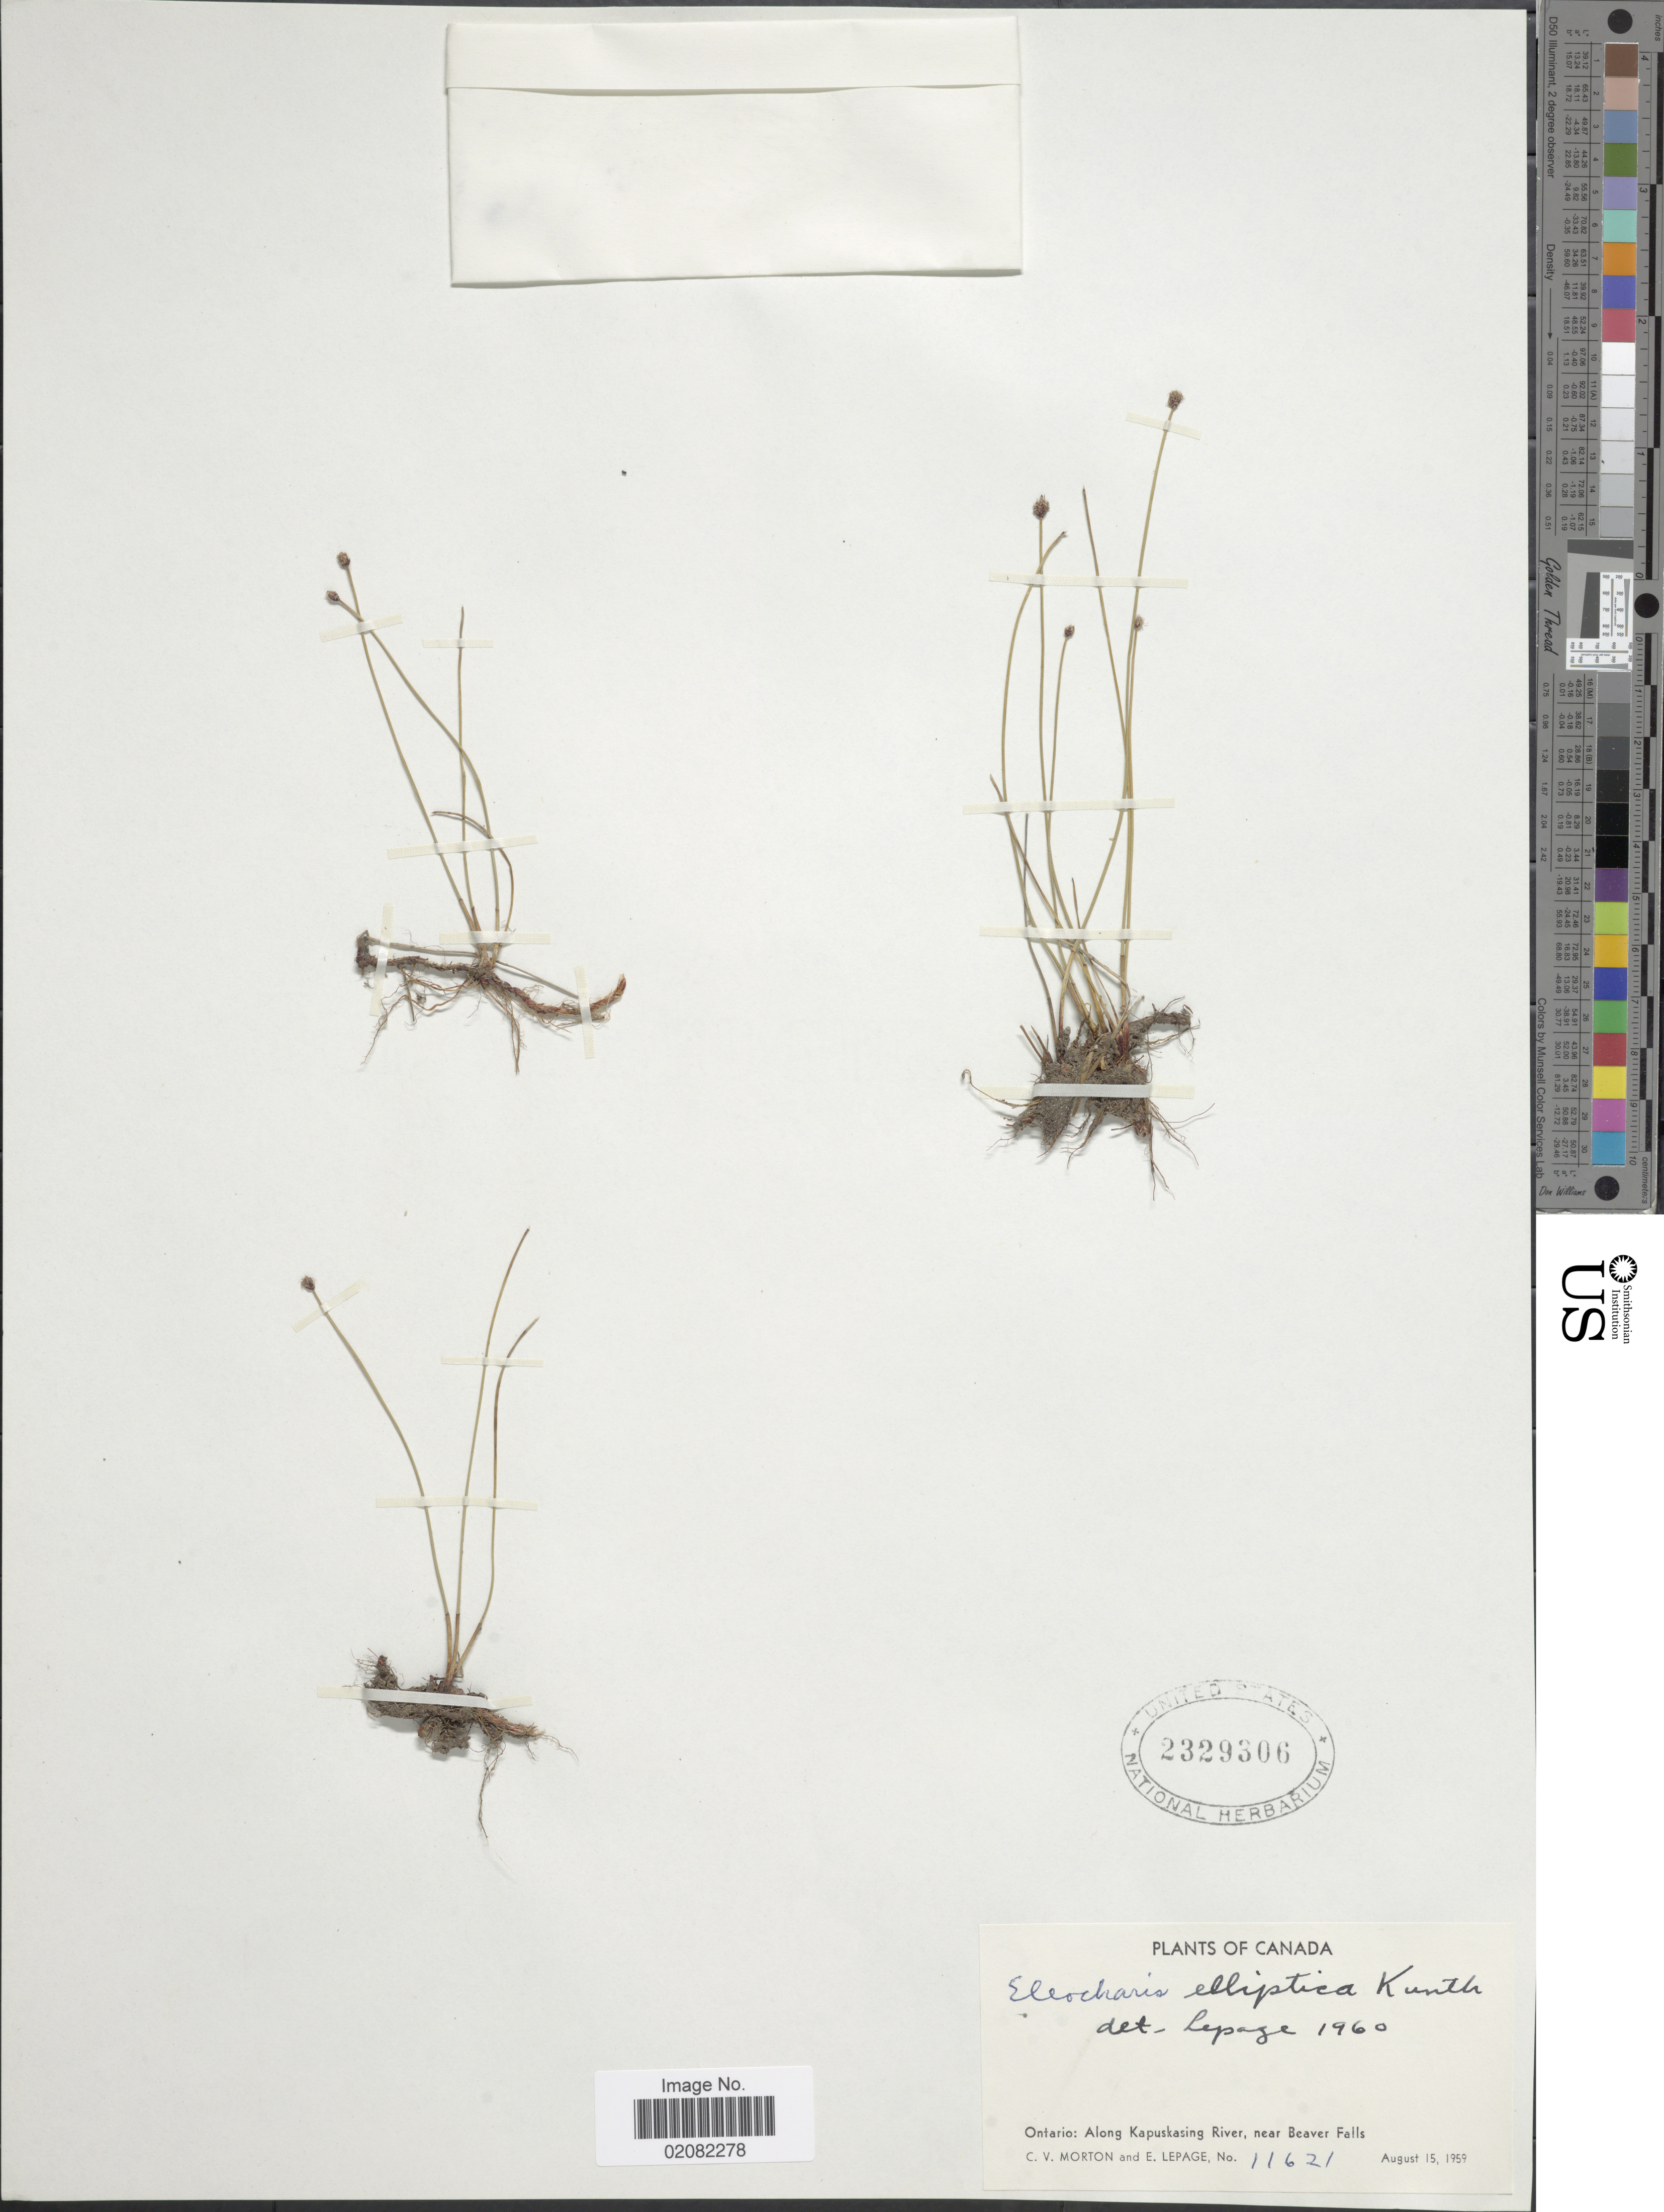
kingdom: Plantae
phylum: Tracheophyta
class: Liliopsida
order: Poales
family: Cyperaceae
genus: Eleocharis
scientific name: Eleocharis elliptica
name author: Kunth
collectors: C. V. Morton & E. Lepage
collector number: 11621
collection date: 1959-08-15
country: Canada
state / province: Ontario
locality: Ontario: Along Kapuskasing River, near Beaver Falls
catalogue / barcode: US 2329306